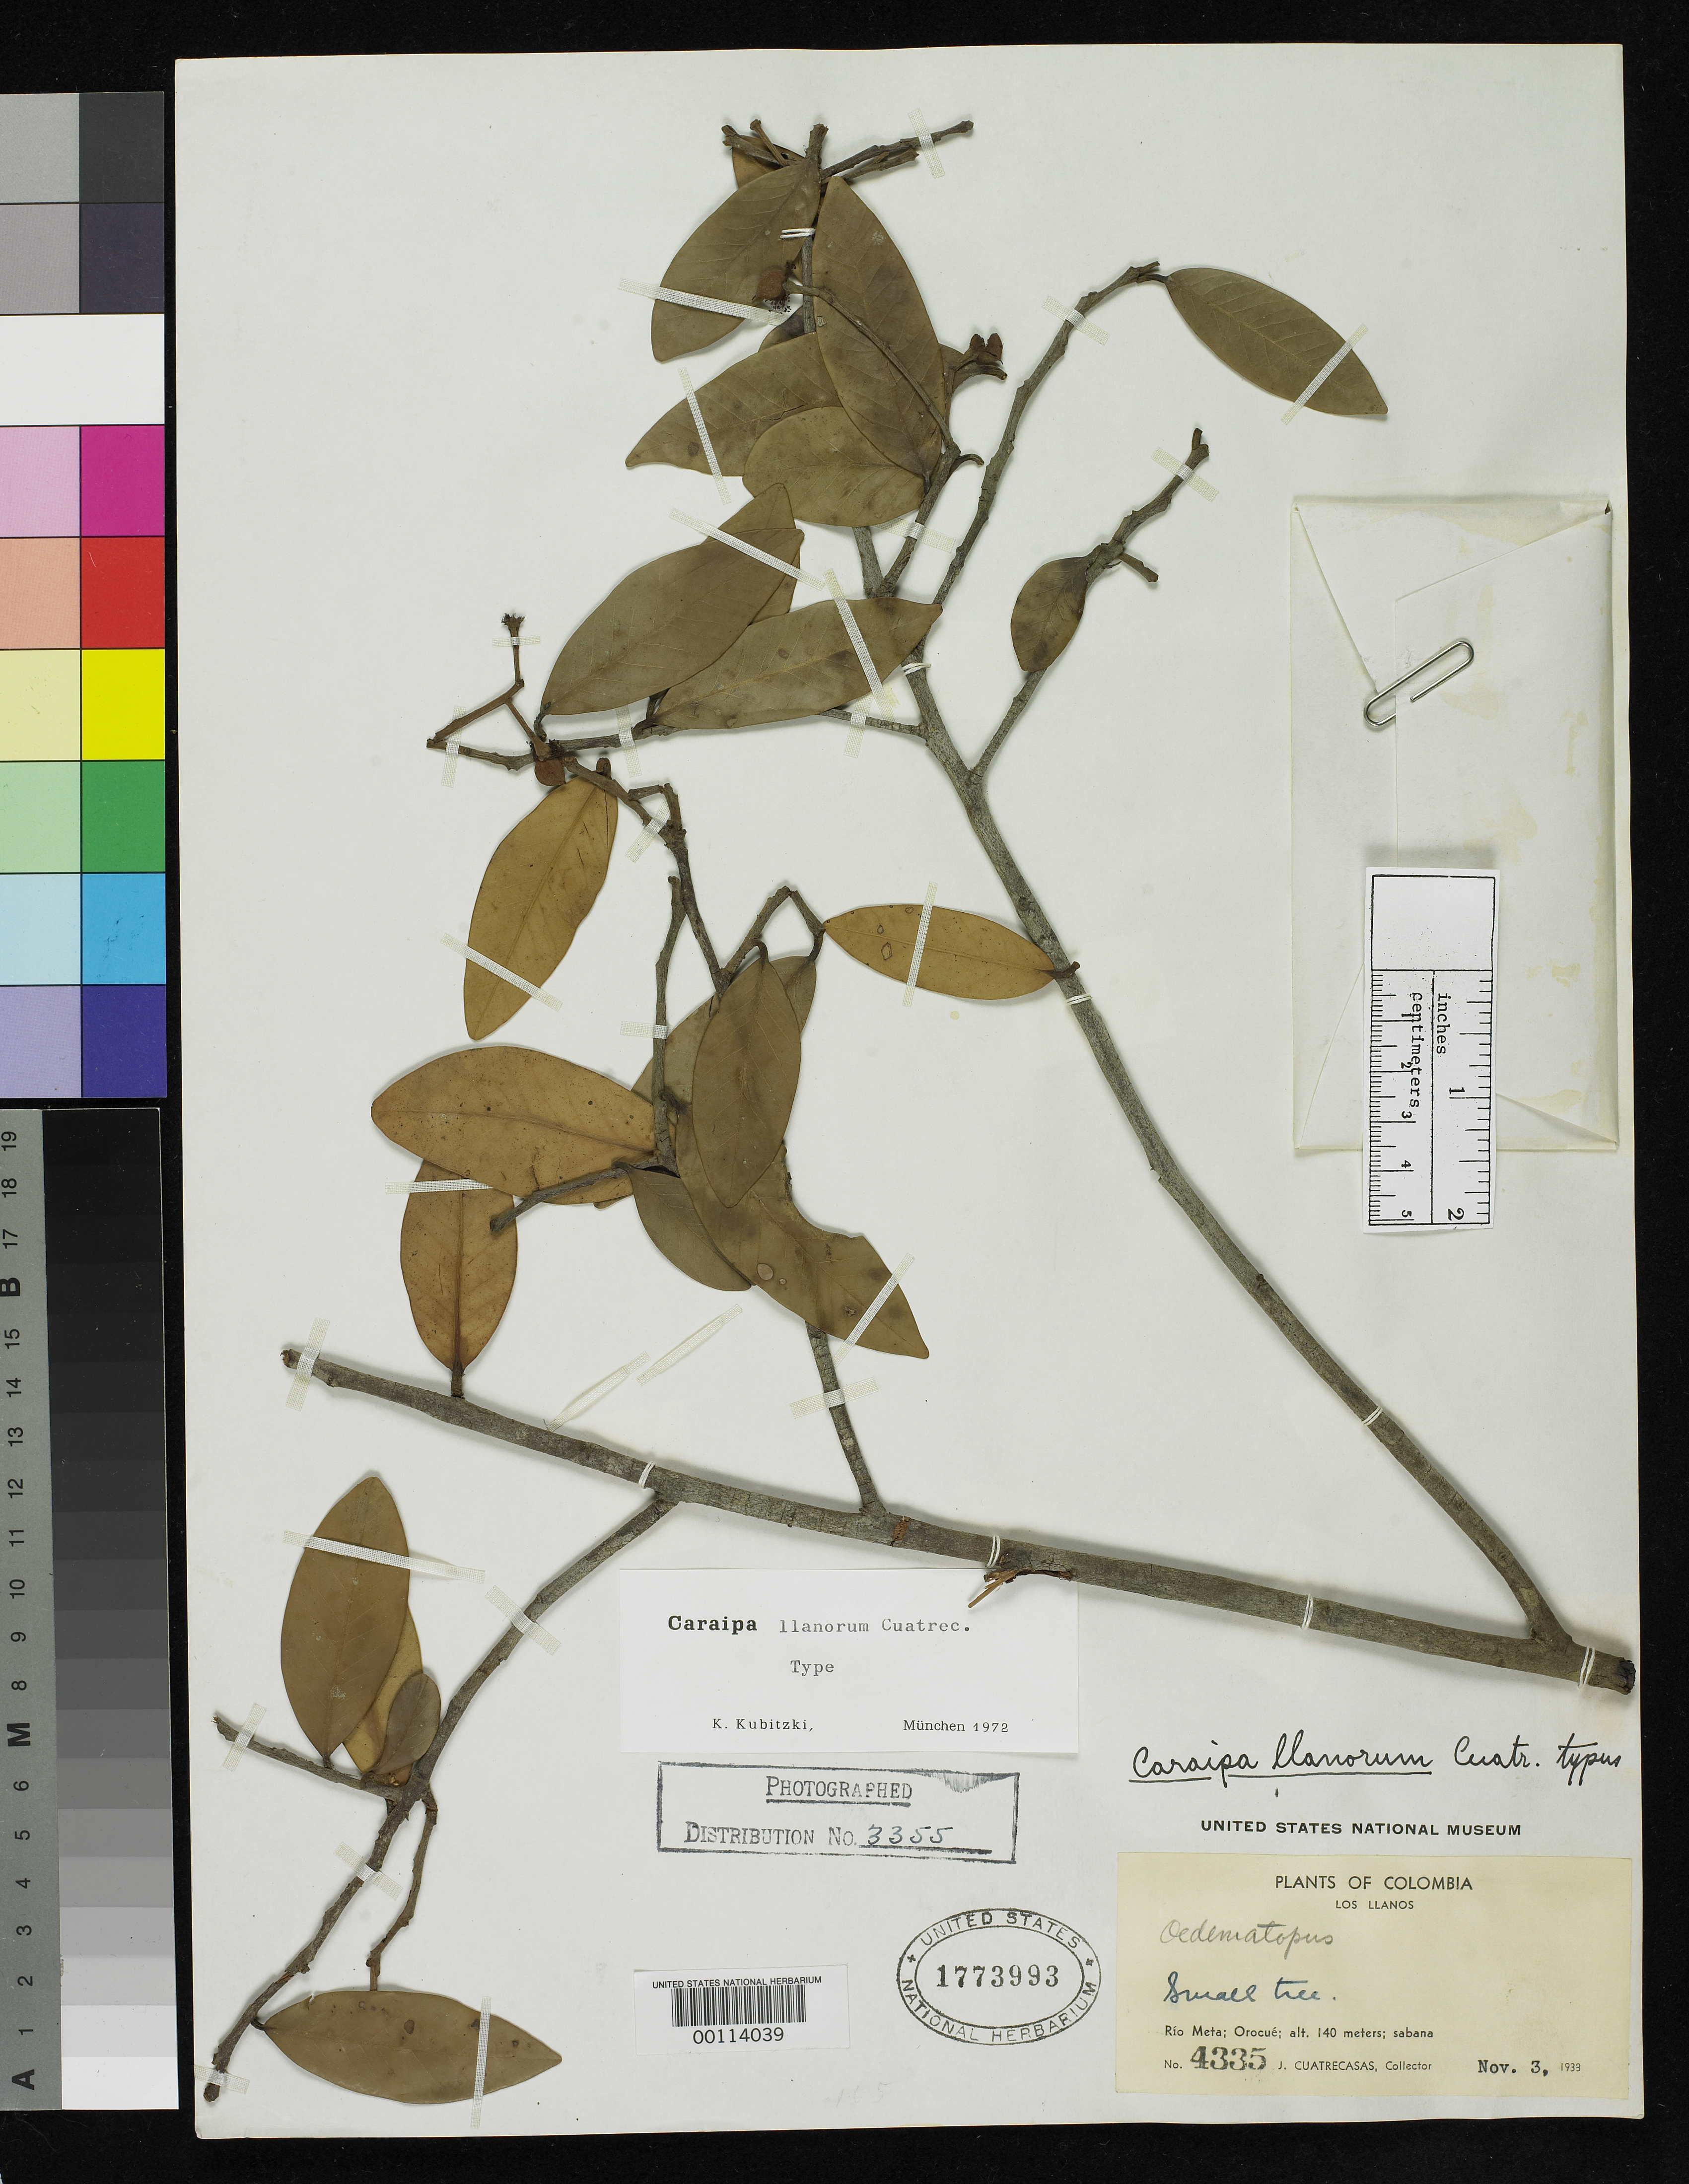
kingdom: Plantae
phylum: Tracheophyta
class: Magnoliopsida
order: Malpighiales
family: Calophyllaceae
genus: Caraipa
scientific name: Caraipa llanorum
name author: Cuatrec.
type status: Type Collection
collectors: J. Cuatrecasas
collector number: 4335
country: Colombia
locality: Los Llanos.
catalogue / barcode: US 1773993